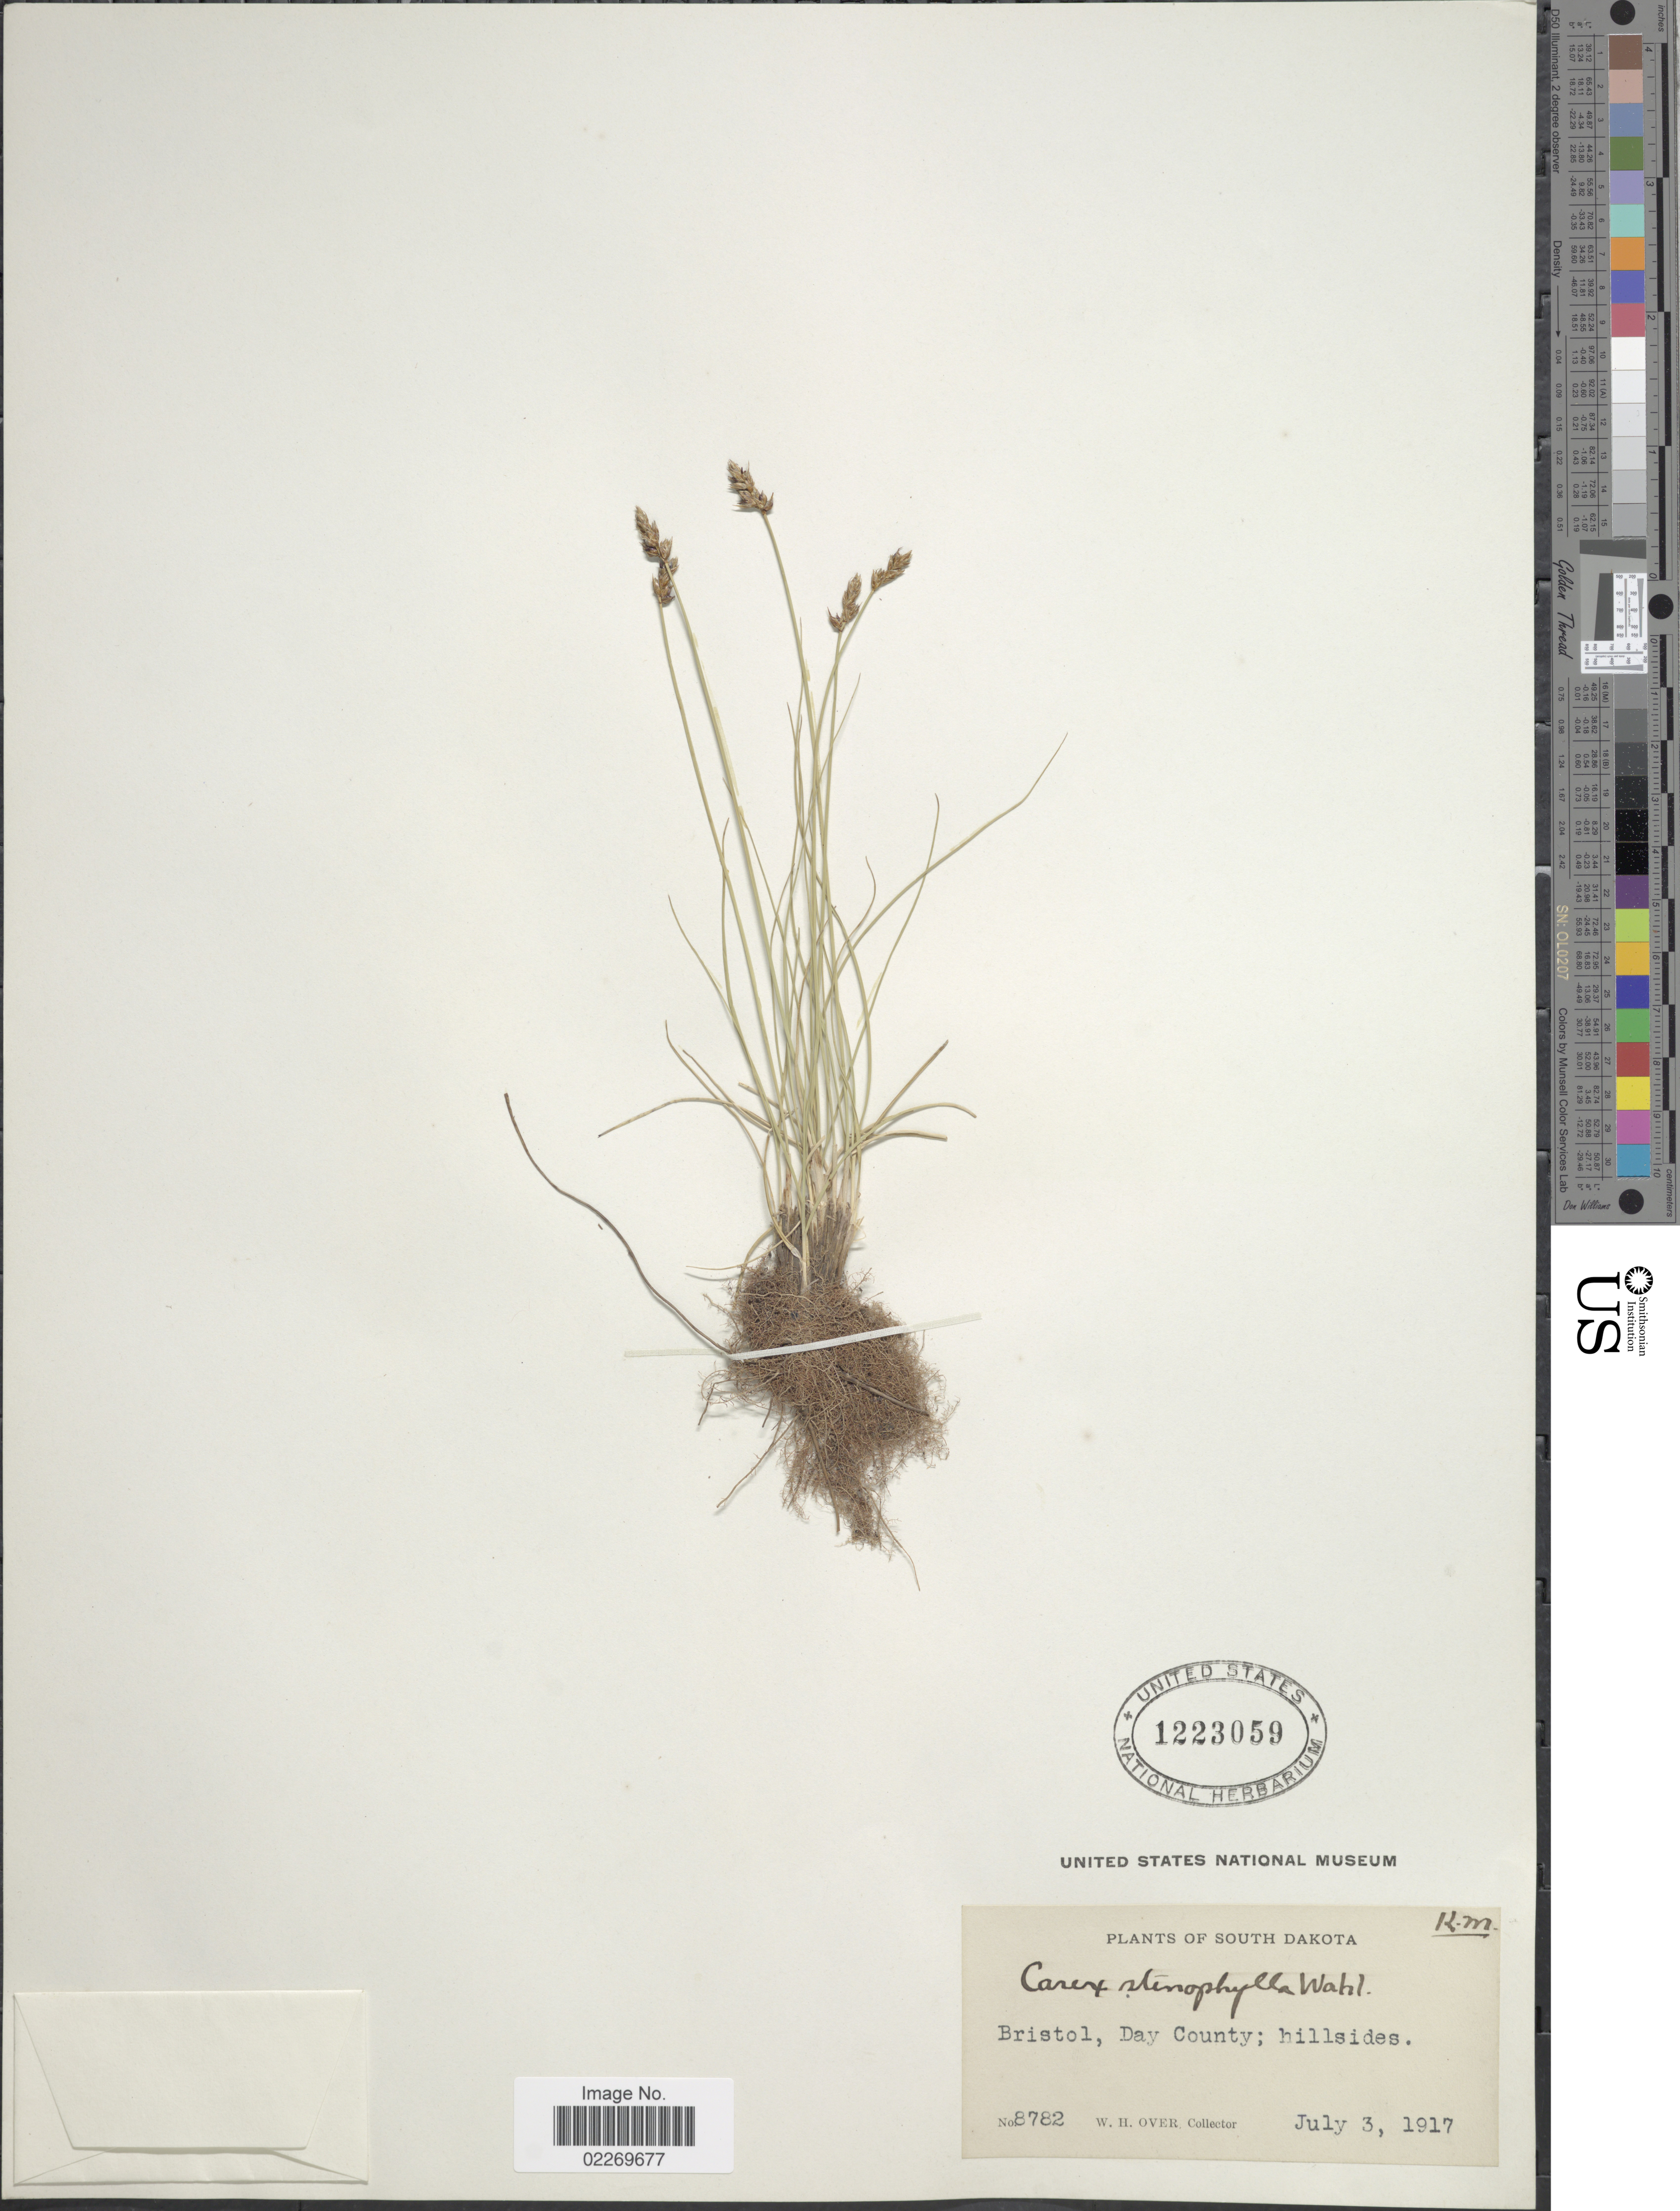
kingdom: Plantae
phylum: Tracheophyta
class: Liliopsida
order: Poales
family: Cyperaceae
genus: Carex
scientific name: Carex eleocharis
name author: L.H. Bailey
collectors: W. Over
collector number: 8782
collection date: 1917-07-03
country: United States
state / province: South Carolina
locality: Bristol, Day County; hillsides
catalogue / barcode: US 1223059